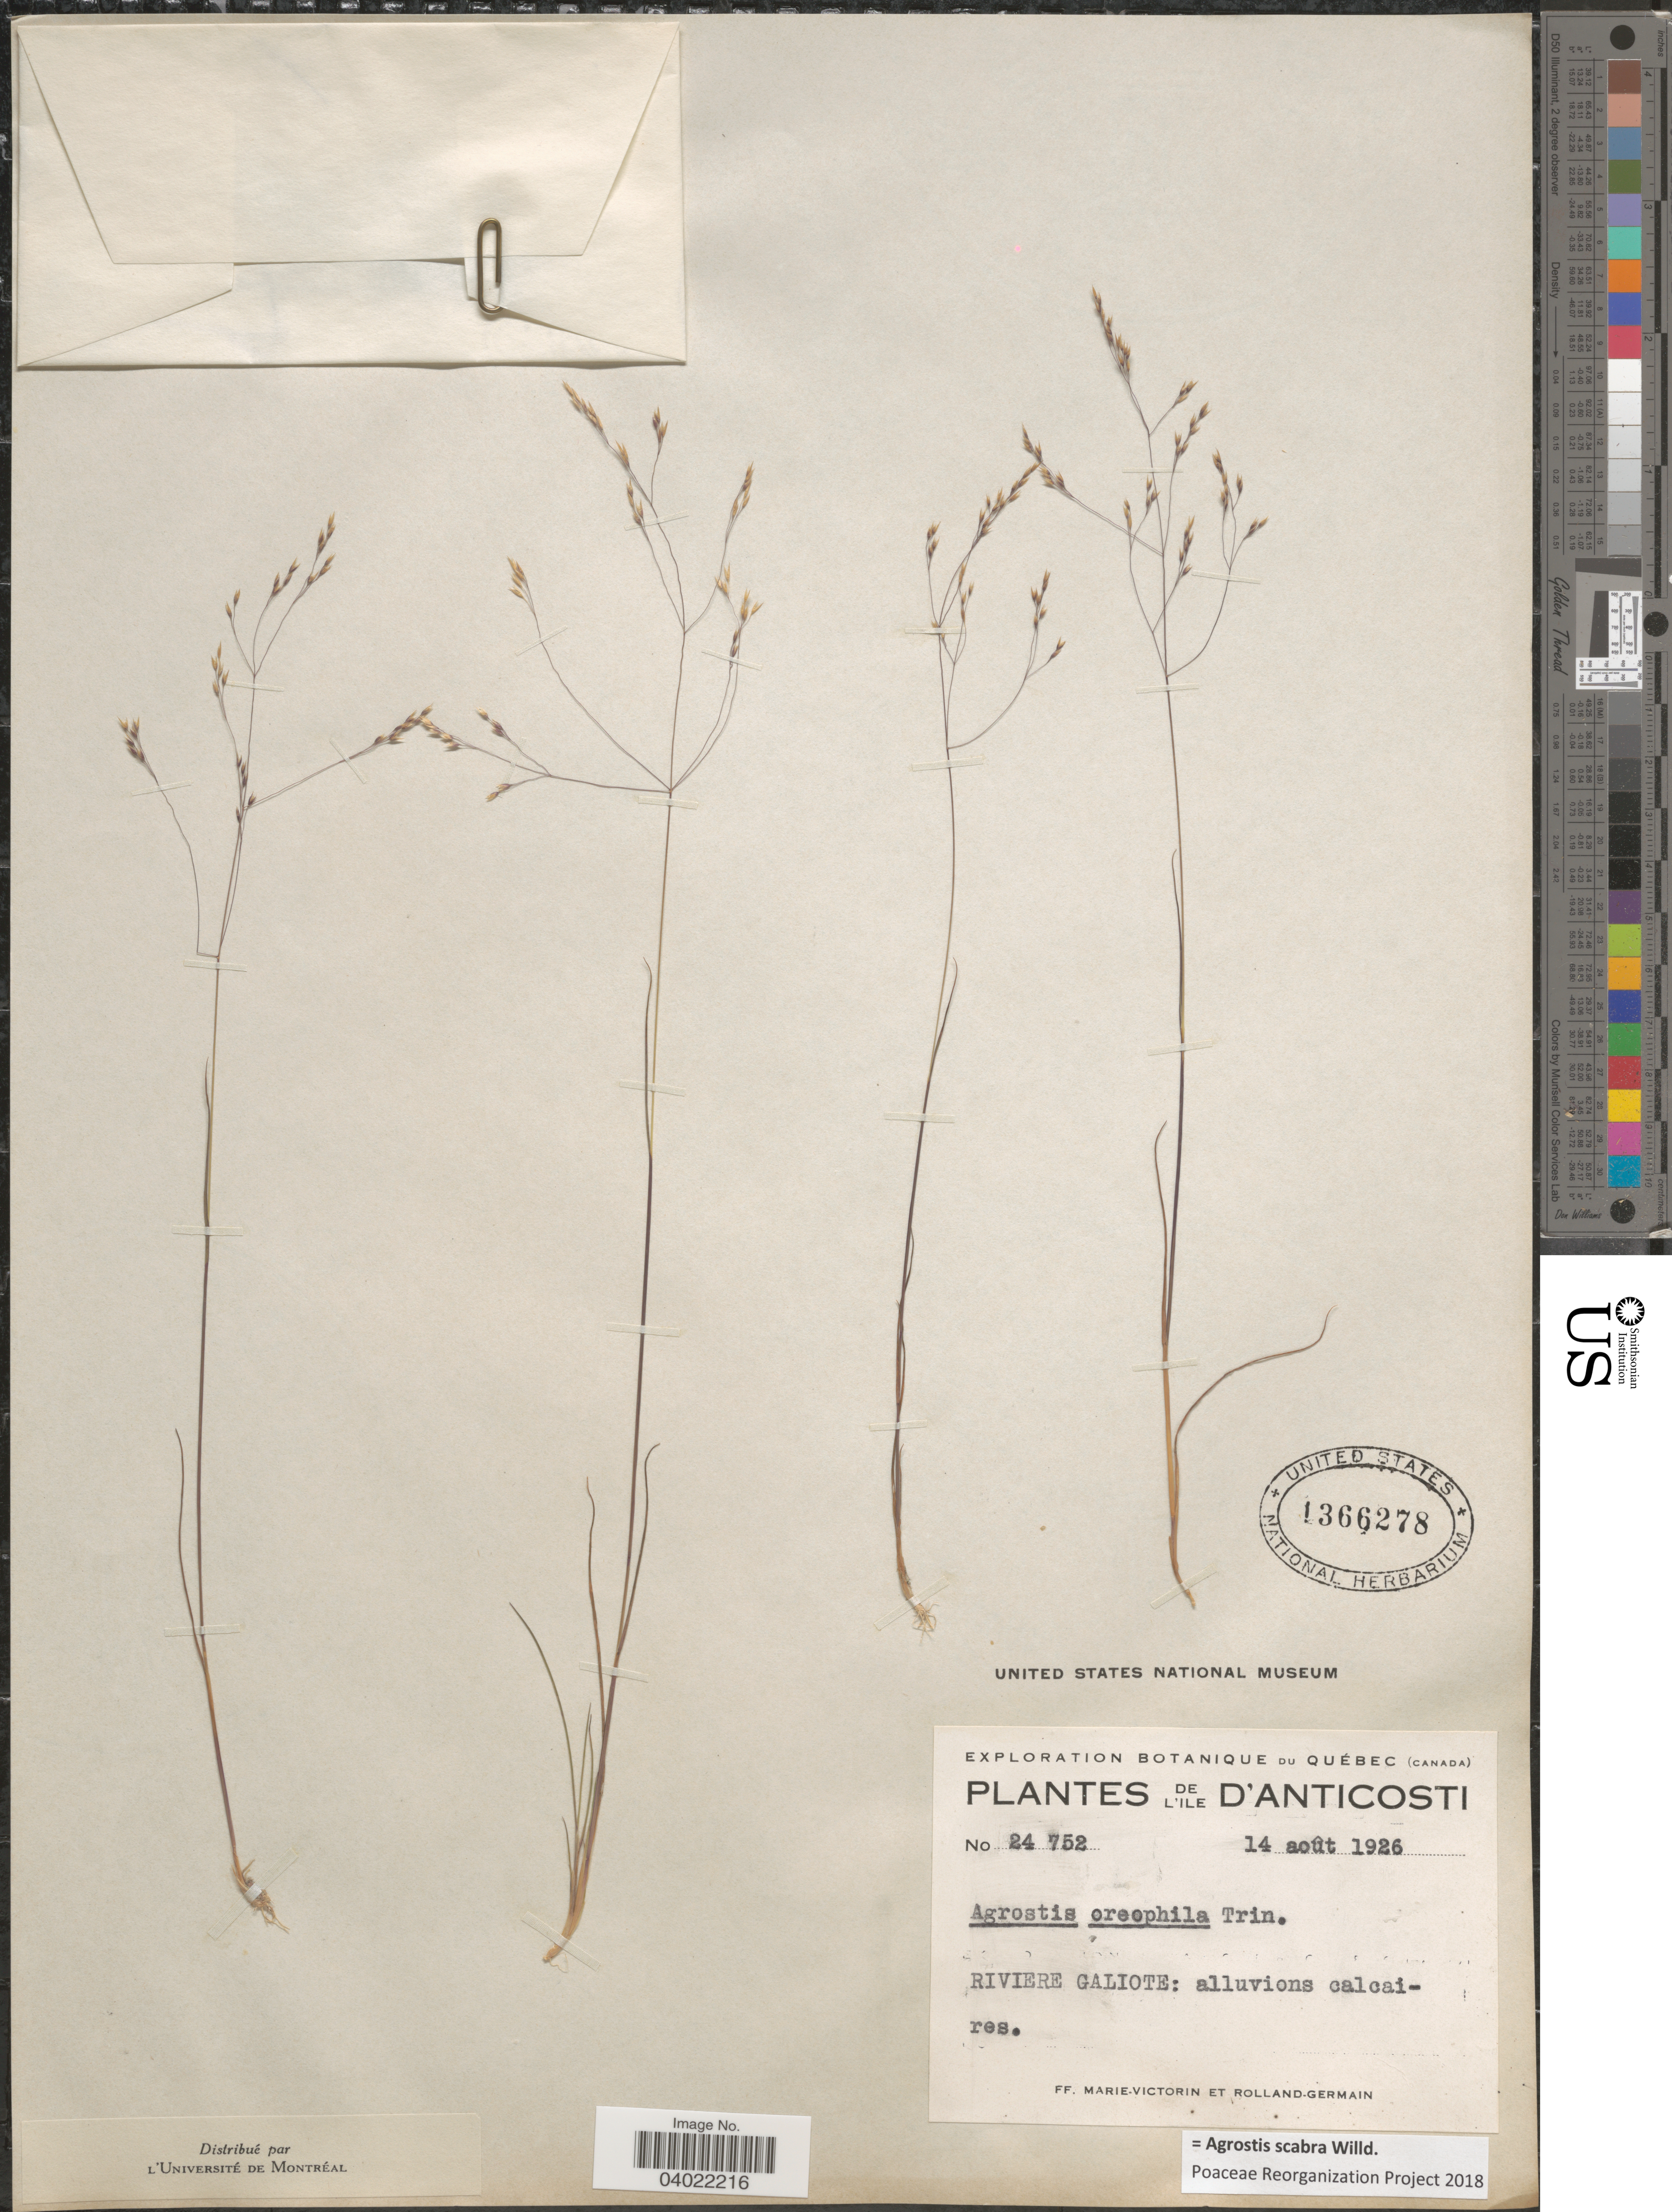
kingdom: Plantae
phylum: Tracheophyta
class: Liliopsida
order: Poales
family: Poaceae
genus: Agrostis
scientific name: Agrostis scabra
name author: Willd.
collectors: F. Marie-Victorin & Rolland-Germain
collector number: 24752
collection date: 1926-08-14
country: Canada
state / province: Quebec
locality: L'ile d'Anticosti. Riviere Galiote.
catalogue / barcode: US 1366278